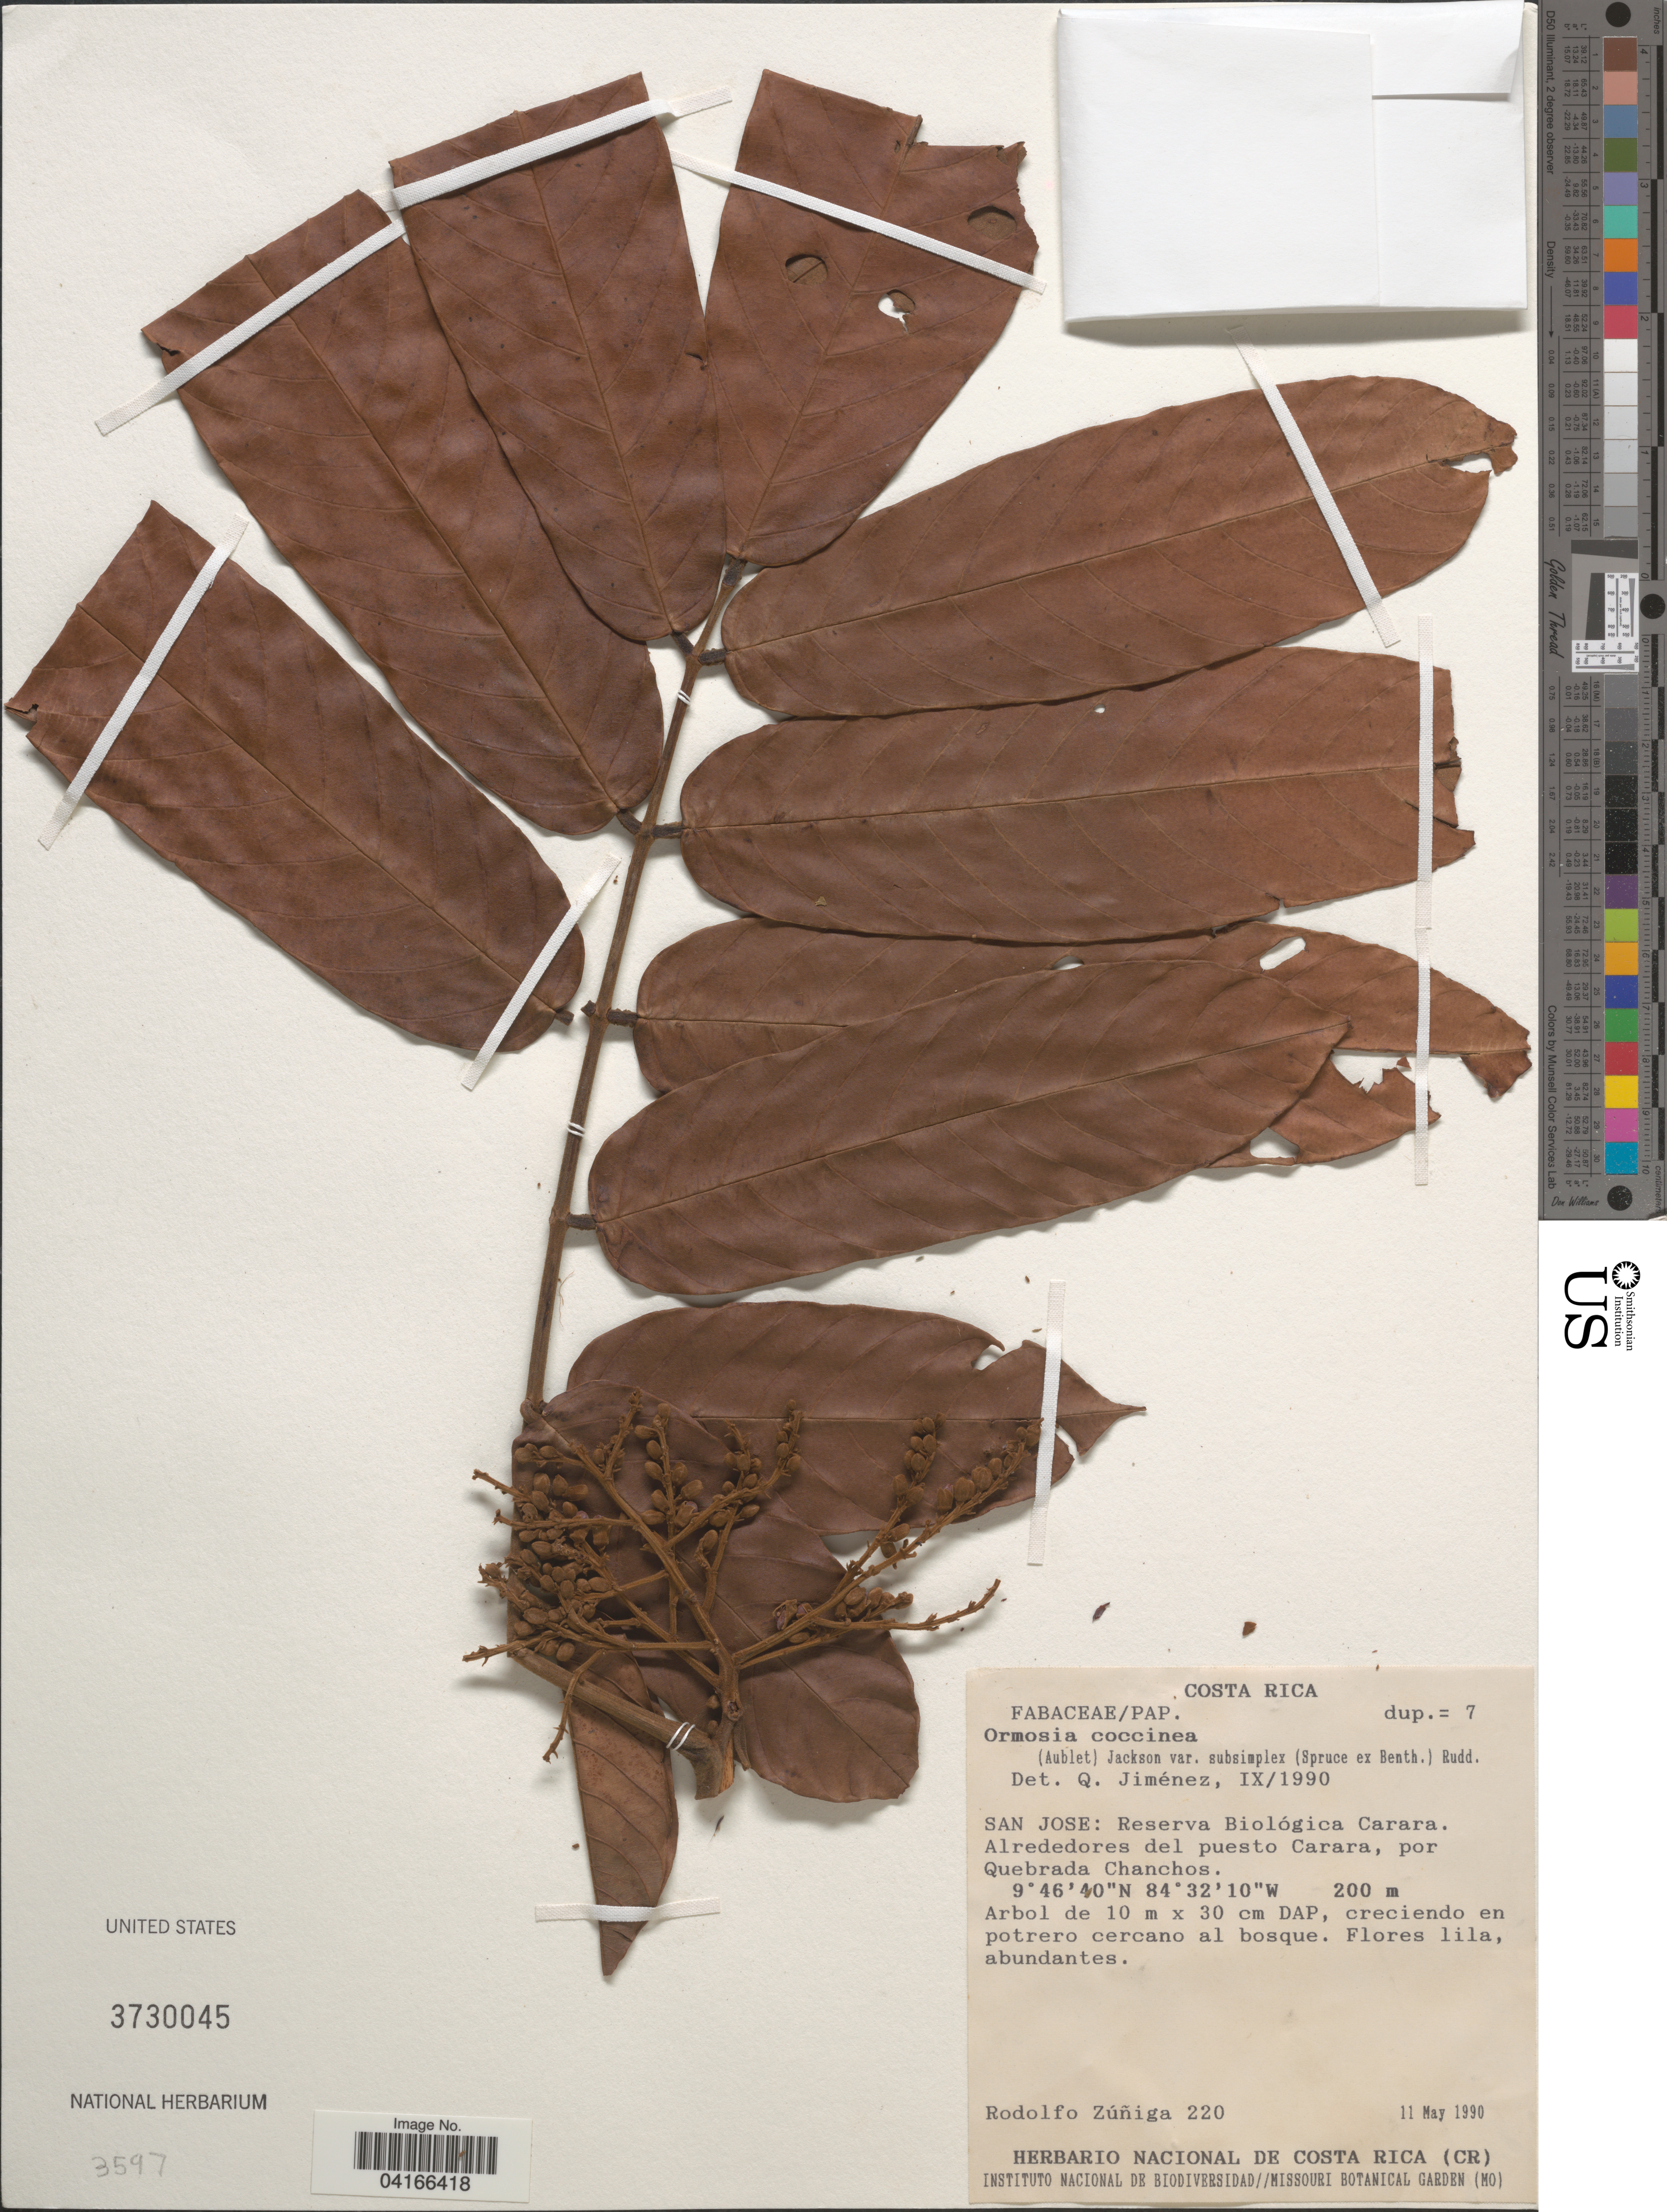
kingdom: Plantae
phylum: Tracheophyta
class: Magnoliopsida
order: Fabales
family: Fabaceae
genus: Ormosia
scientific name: Ormosia subsimplex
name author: Spruce ex Benth.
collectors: R. Zúñiga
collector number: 220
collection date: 1990-05-11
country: Costa Rica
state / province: San José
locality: Reserva Biológica Carara. Alrededores del puesto Carara, por Quebrada Chanchos.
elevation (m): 200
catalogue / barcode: US 3730045